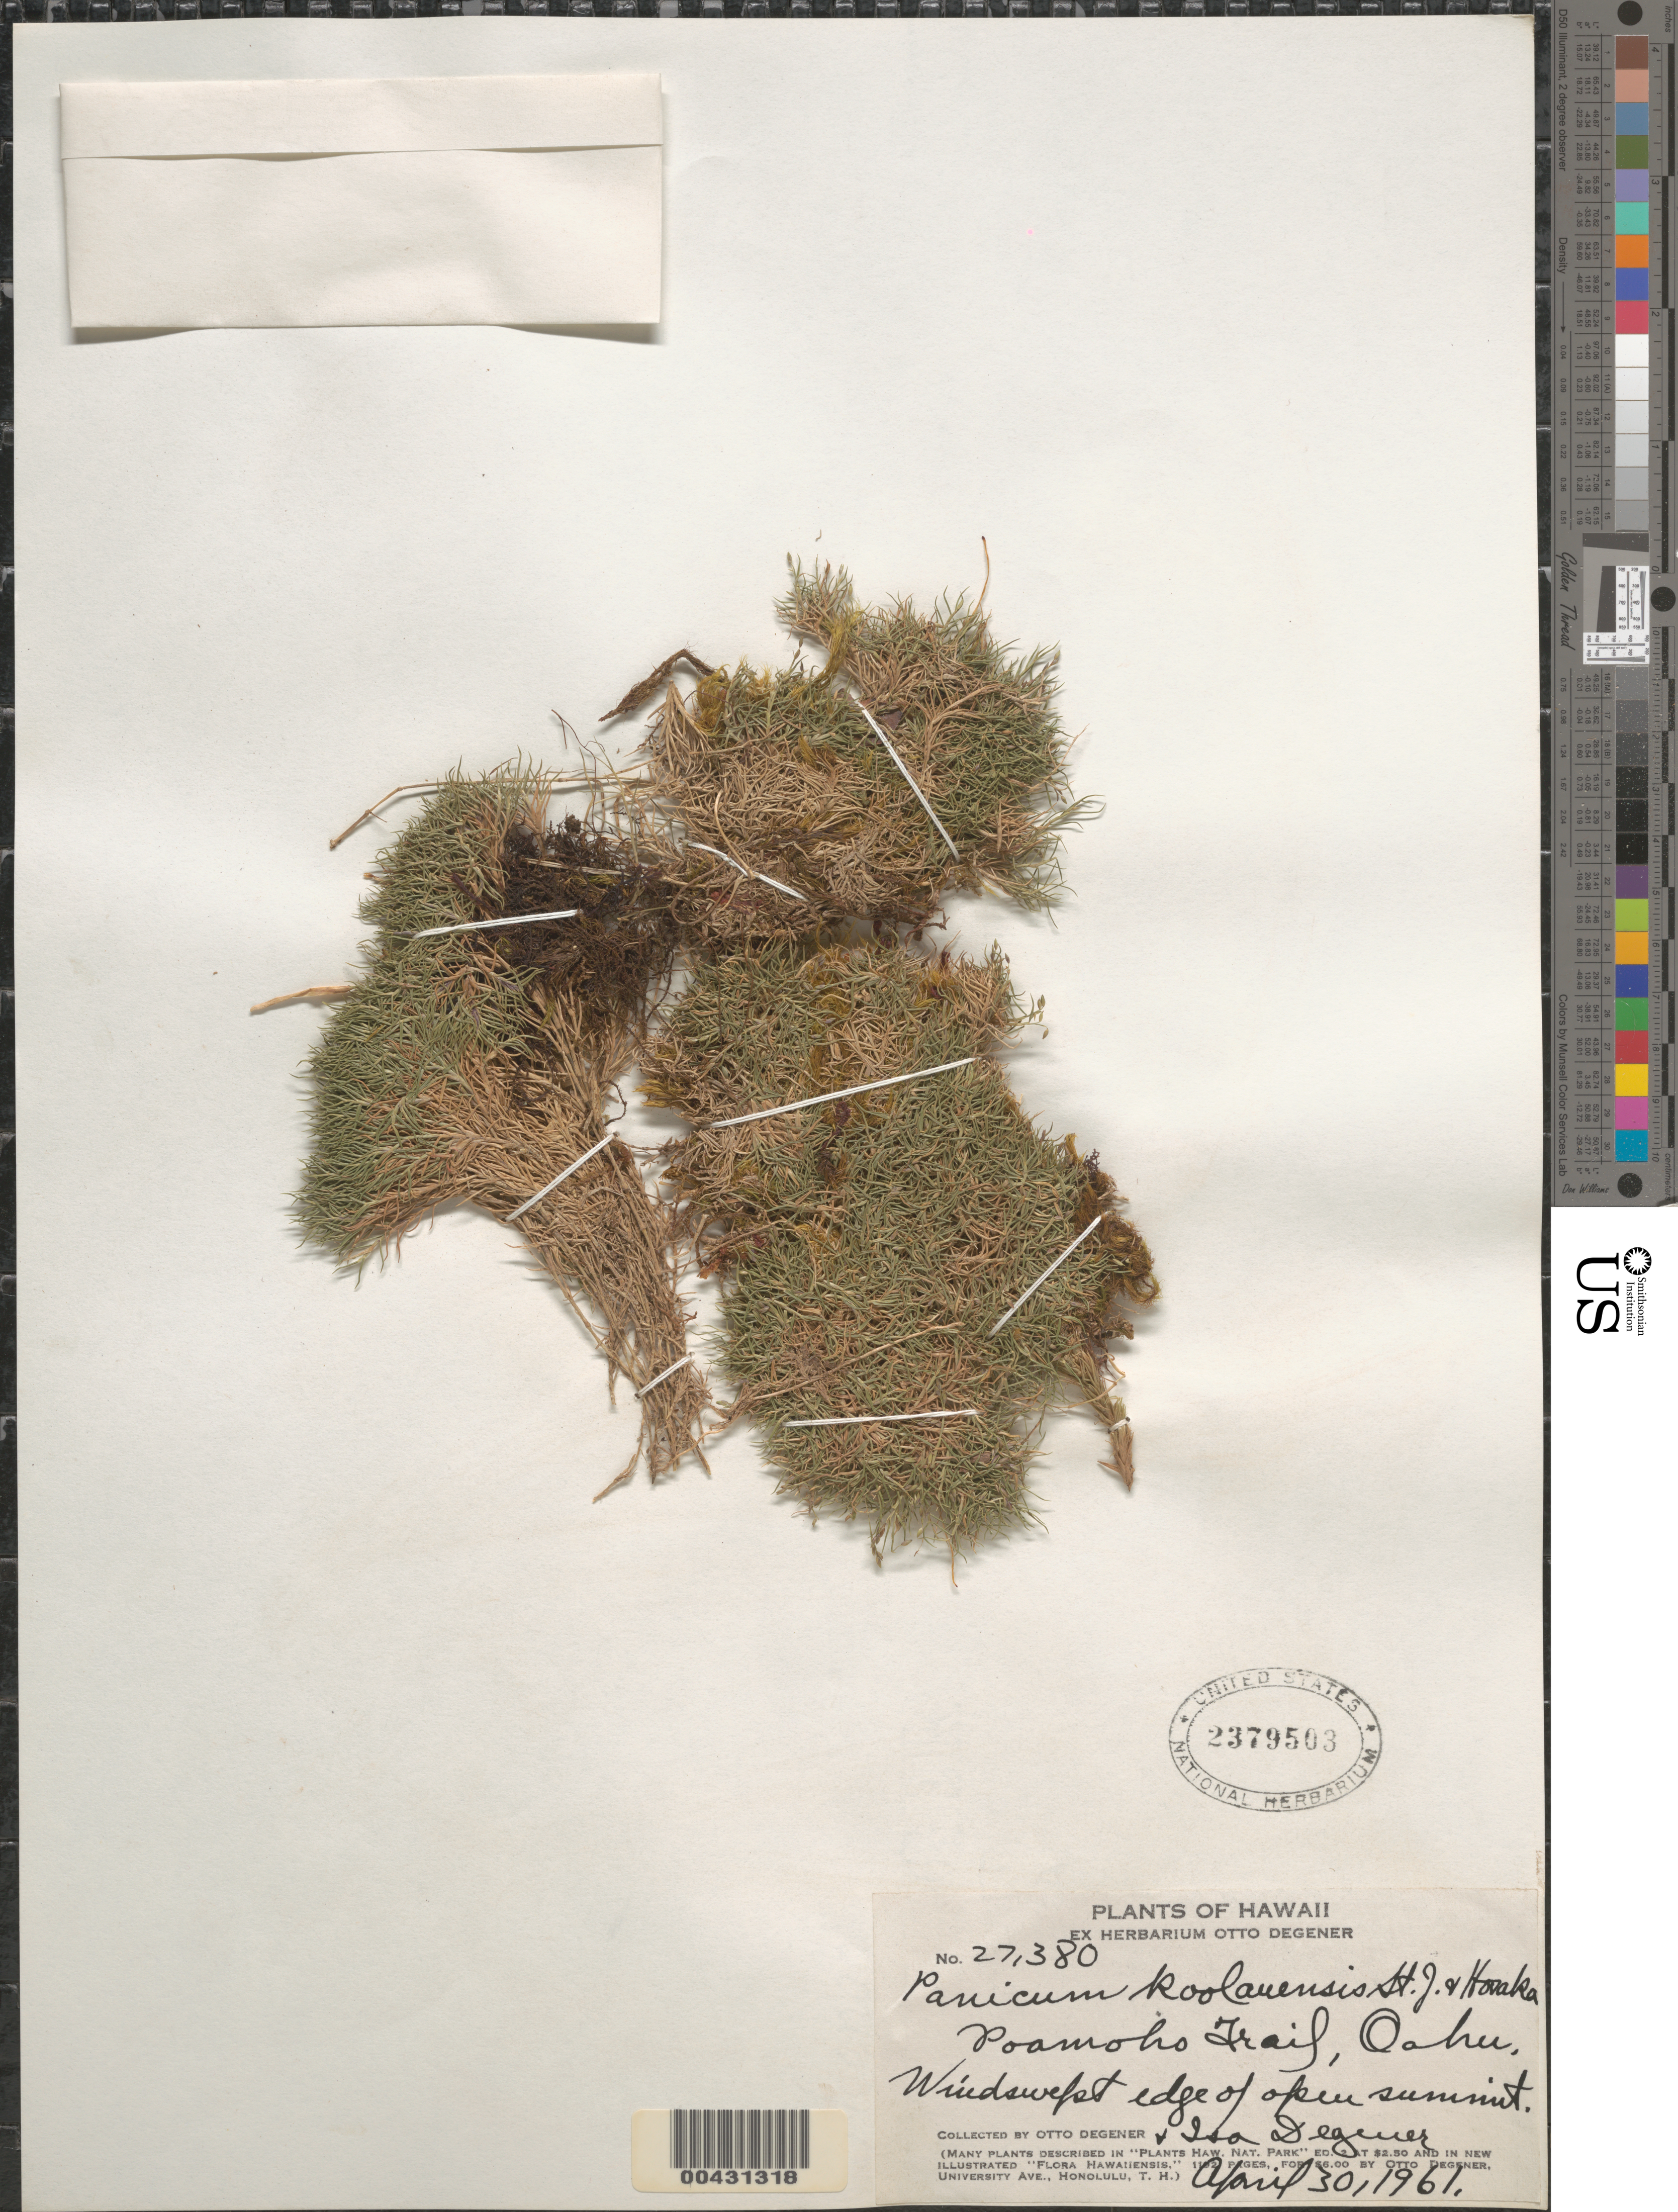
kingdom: Plantae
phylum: Tracheophyta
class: Liliopsida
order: Poales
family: Poaceae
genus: Dichanthelium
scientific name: Dichanthelium koolauense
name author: (H. St. John & Hosaka) C.A. Clark & Gould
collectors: O. Degener & I. Degener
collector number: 27380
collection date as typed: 30 Apr 1961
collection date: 1961-04-30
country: United States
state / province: Hawaii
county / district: Honolulu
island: Oahu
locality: Poamoho Trail, windswept edge of open summit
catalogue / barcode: US 2379503